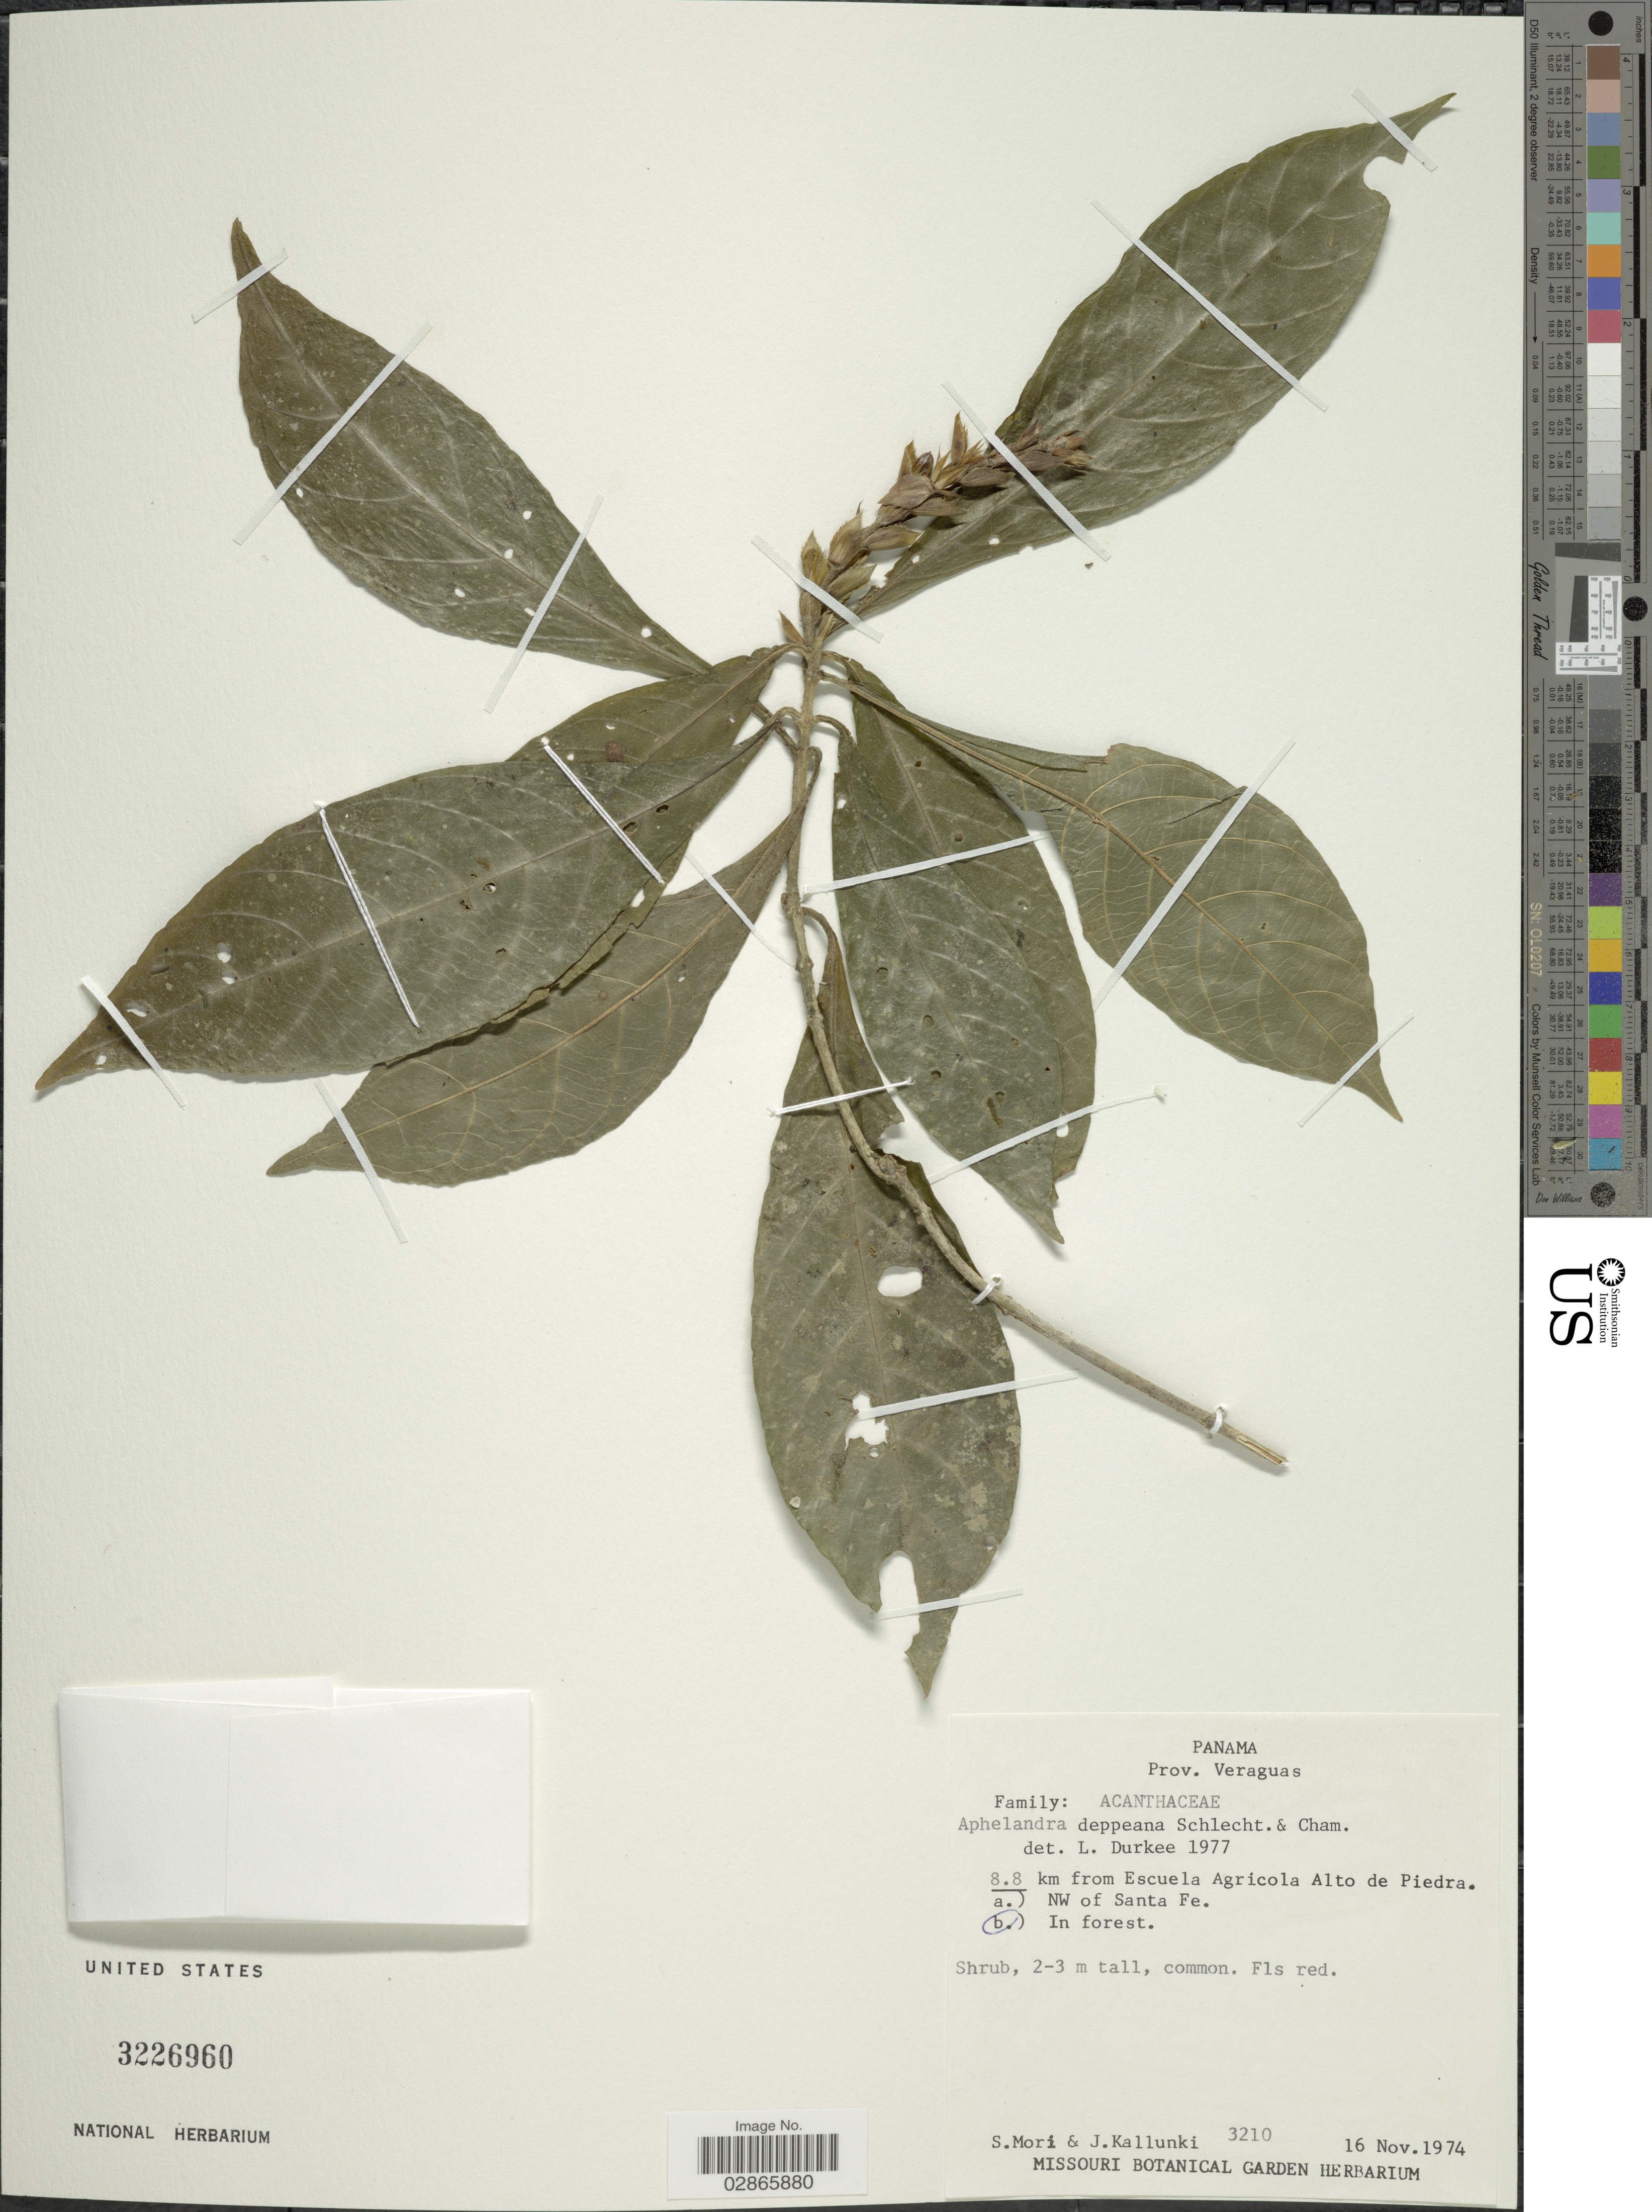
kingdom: Plantae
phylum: Tracheophyta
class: Magnoliopsida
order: Lamiales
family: Acanthaceae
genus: Aphelandra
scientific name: Aphelandra deppeana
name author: Schltdl. & Cham.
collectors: S. Mori & J. Kallunki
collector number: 3210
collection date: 1974-11-16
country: Panama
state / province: Veraguas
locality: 8.8 km from Escuela Agricola Alto de Piedra.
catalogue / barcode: US 3226960